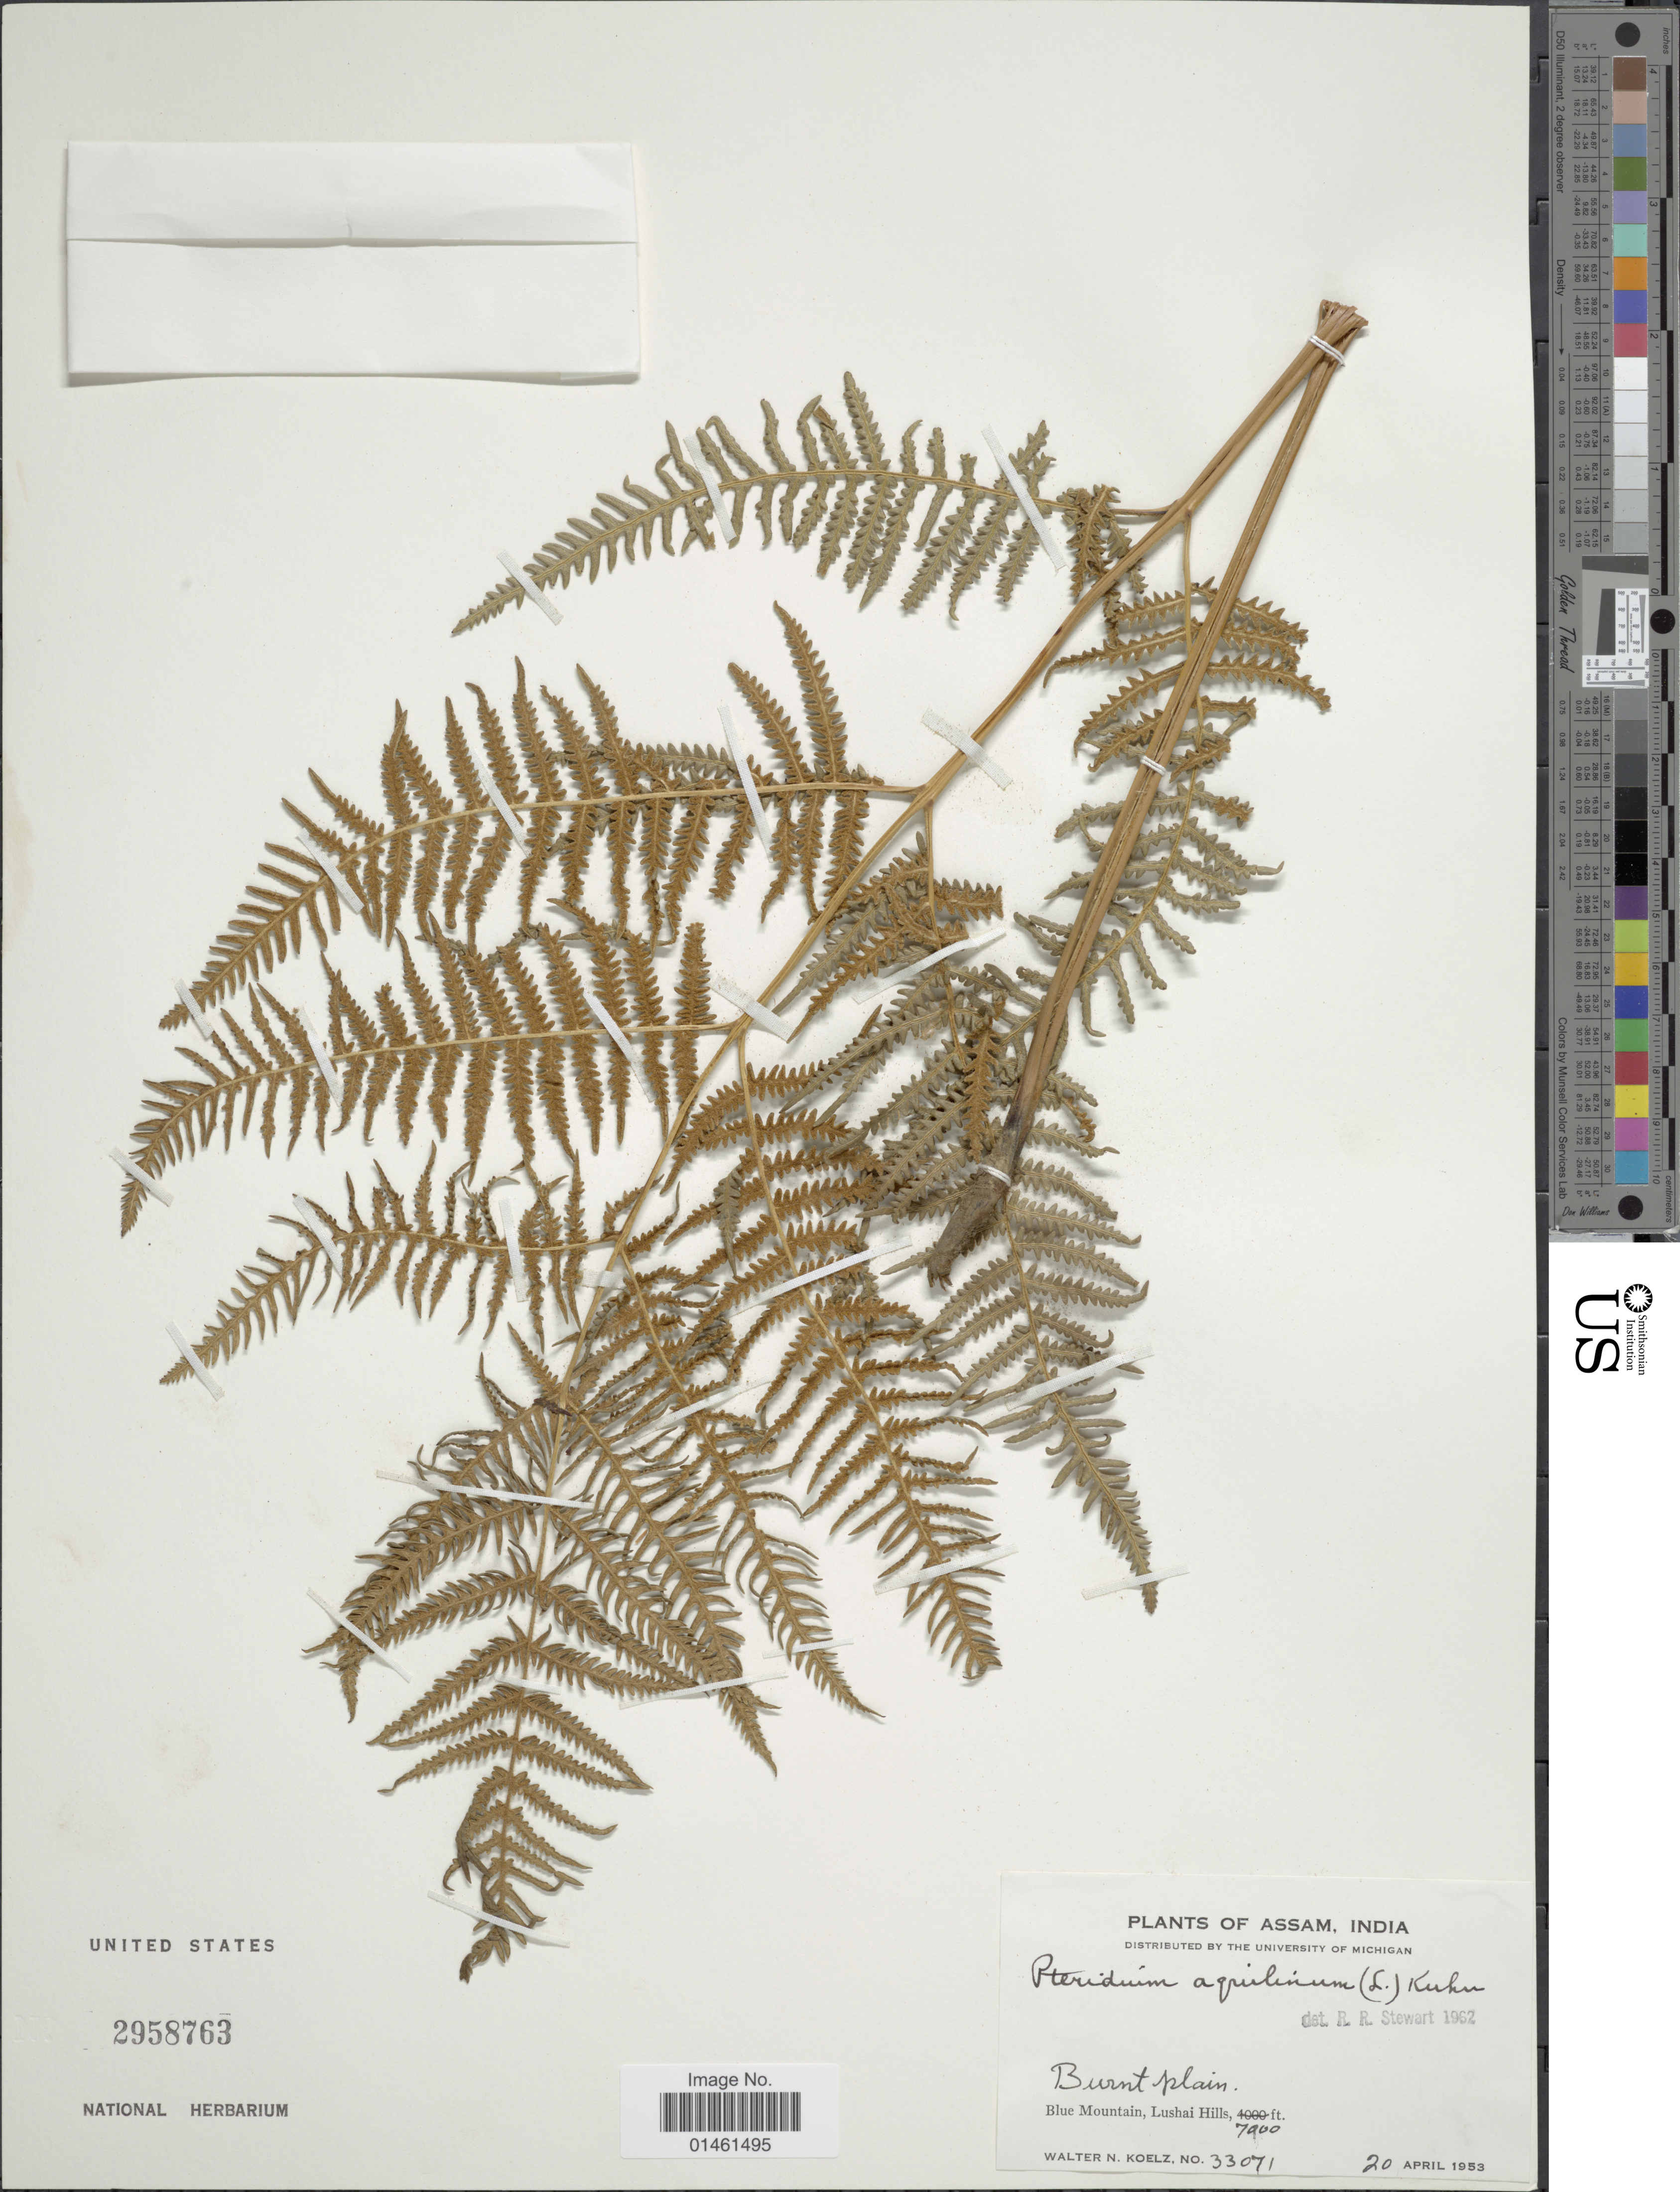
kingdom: Plantae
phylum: Tracheophyta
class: Polypodiopsida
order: Polypodiales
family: Dennstaedtiaceae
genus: Pteridium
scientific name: Pteridium aquilinum var. wightianum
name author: (J. Agardh) R.M. Tryon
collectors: W. N. Koelz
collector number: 33071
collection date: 1953-04-20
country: India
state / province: Assam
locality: Assam, India, Burnt plain, Blue mountain, Lushai Hills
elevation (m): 2134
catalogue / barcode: US 2958763